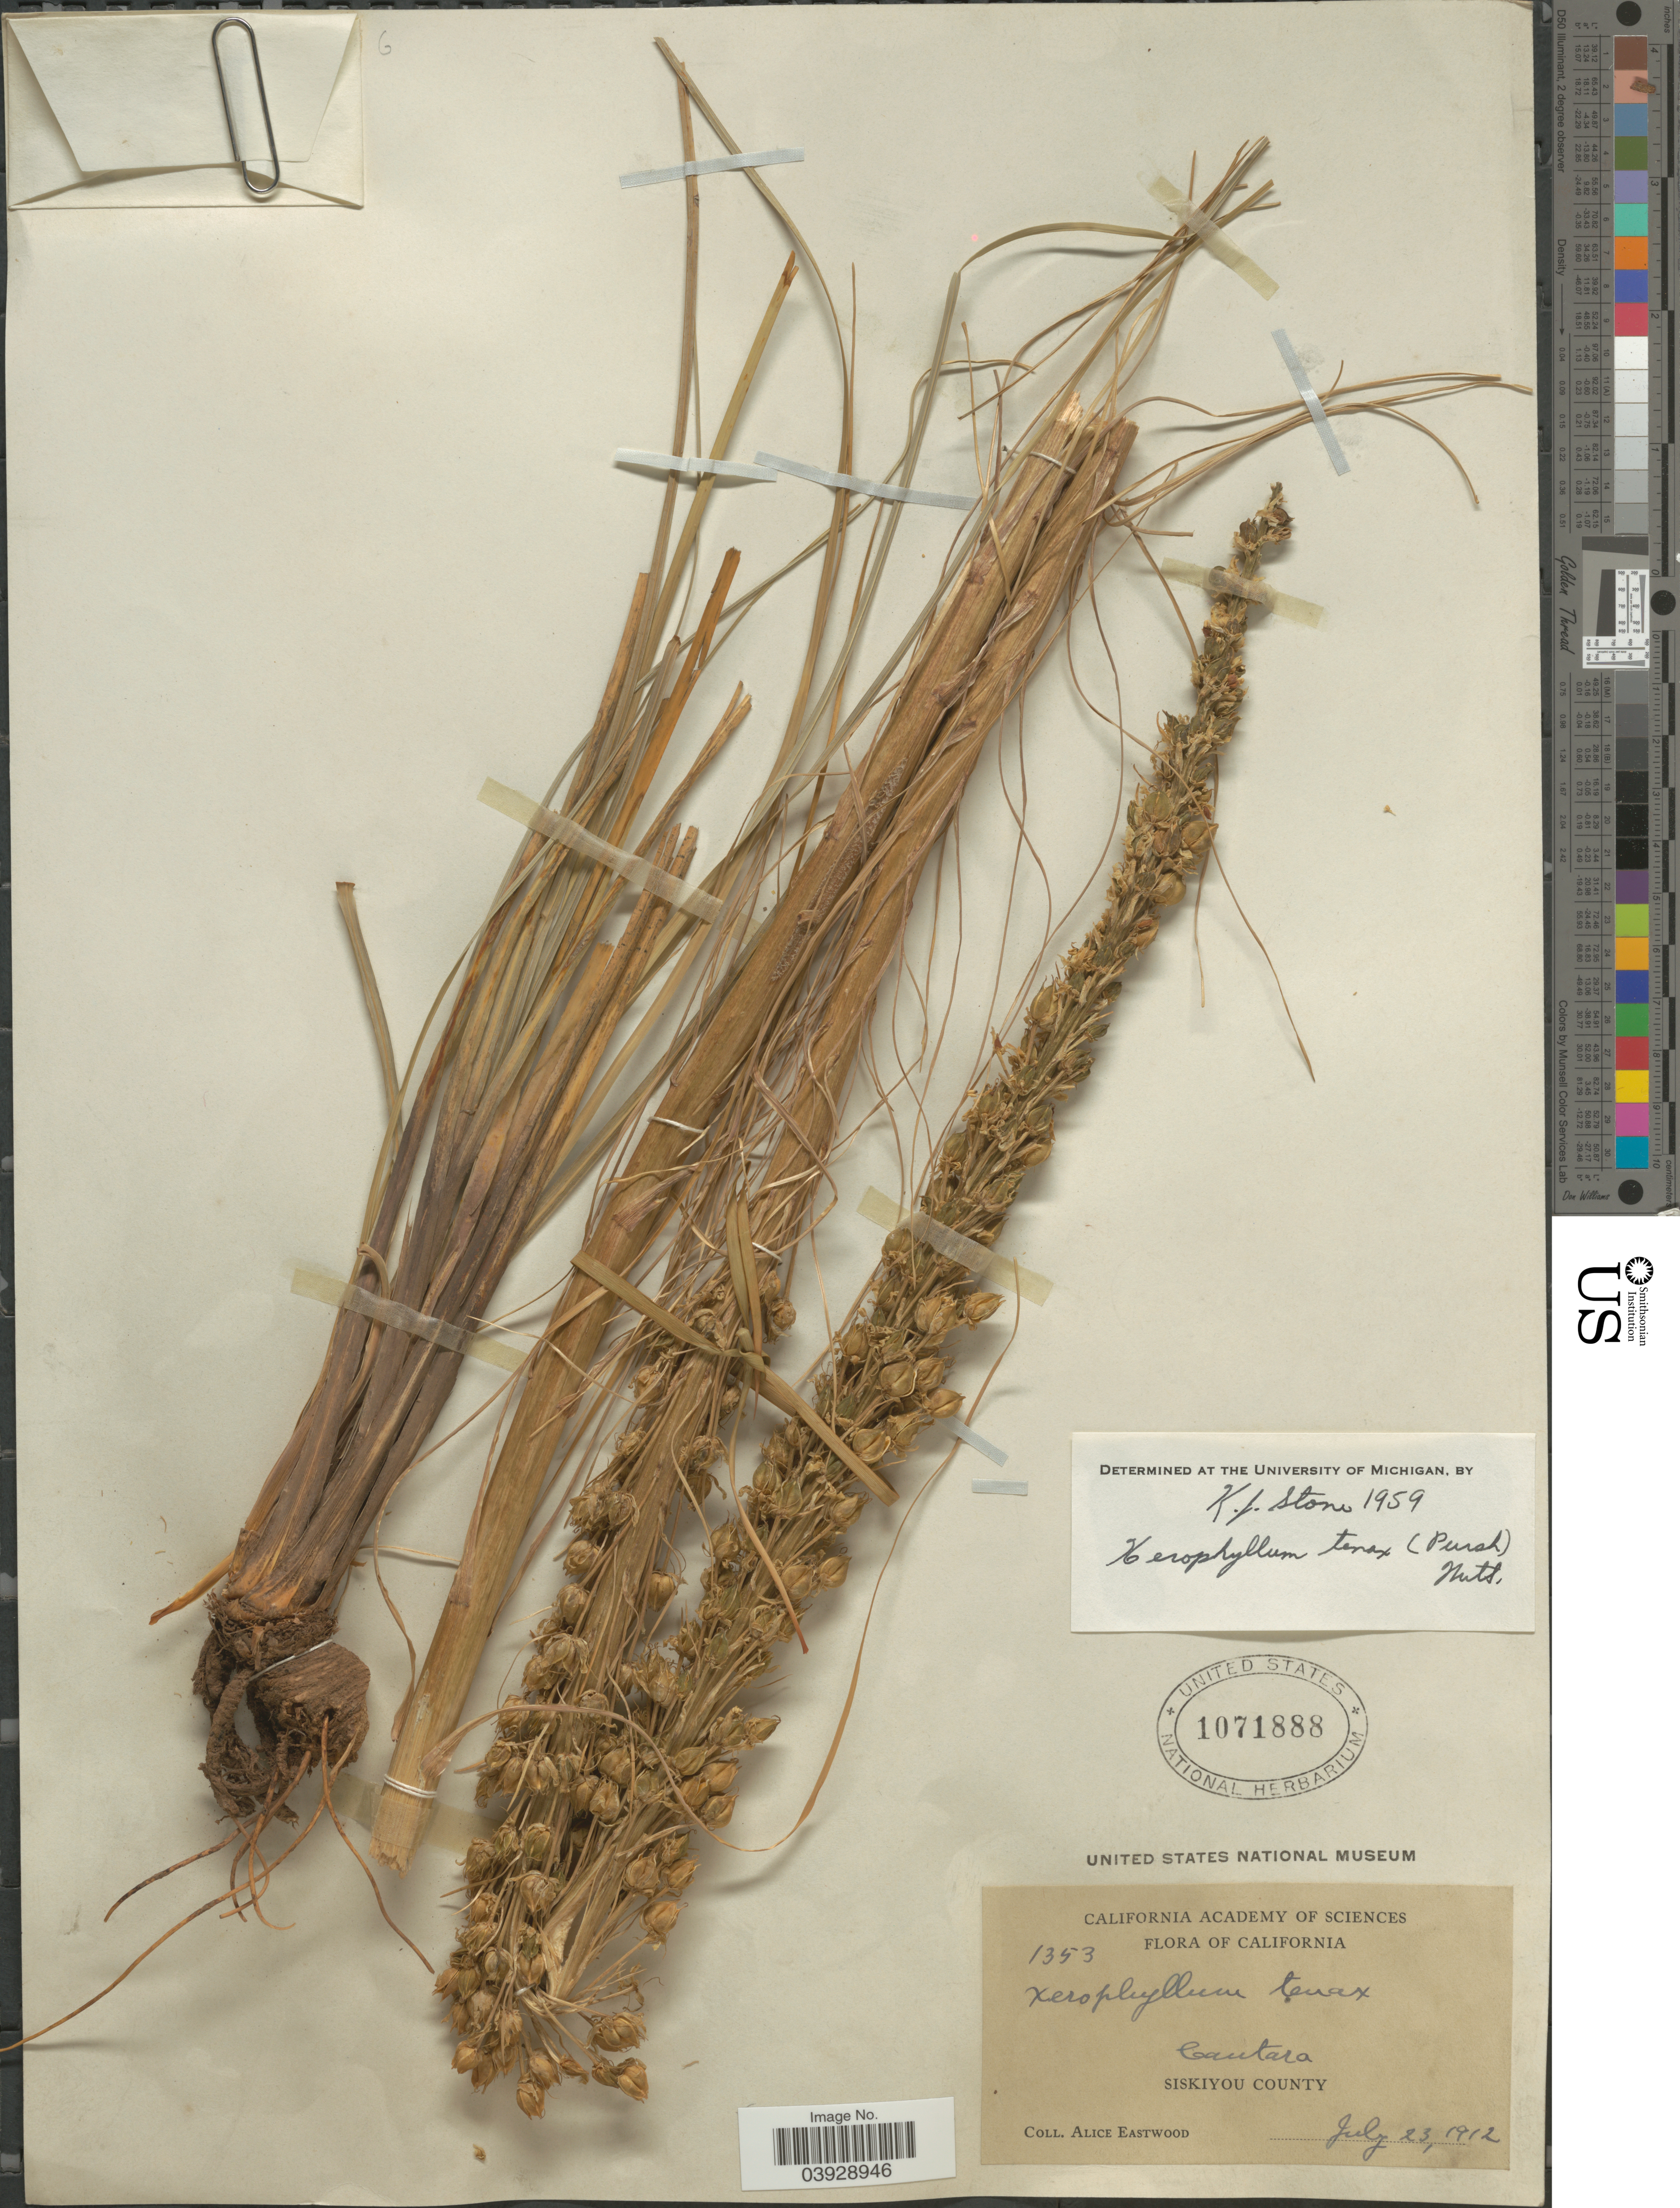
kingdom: Plantae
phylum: Tracheophyta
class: Liliopsida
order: Liliales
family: Melanthiaceae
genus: Xerophyllum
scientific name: Xerophyllum tenax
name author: (Pursh) Nutt.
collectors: A. Eastwood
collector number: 1353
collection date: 1912-07-23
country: United States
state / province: California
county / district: Siskiyou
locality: Cantara. Siskiyou County.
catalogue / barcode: US 1071888